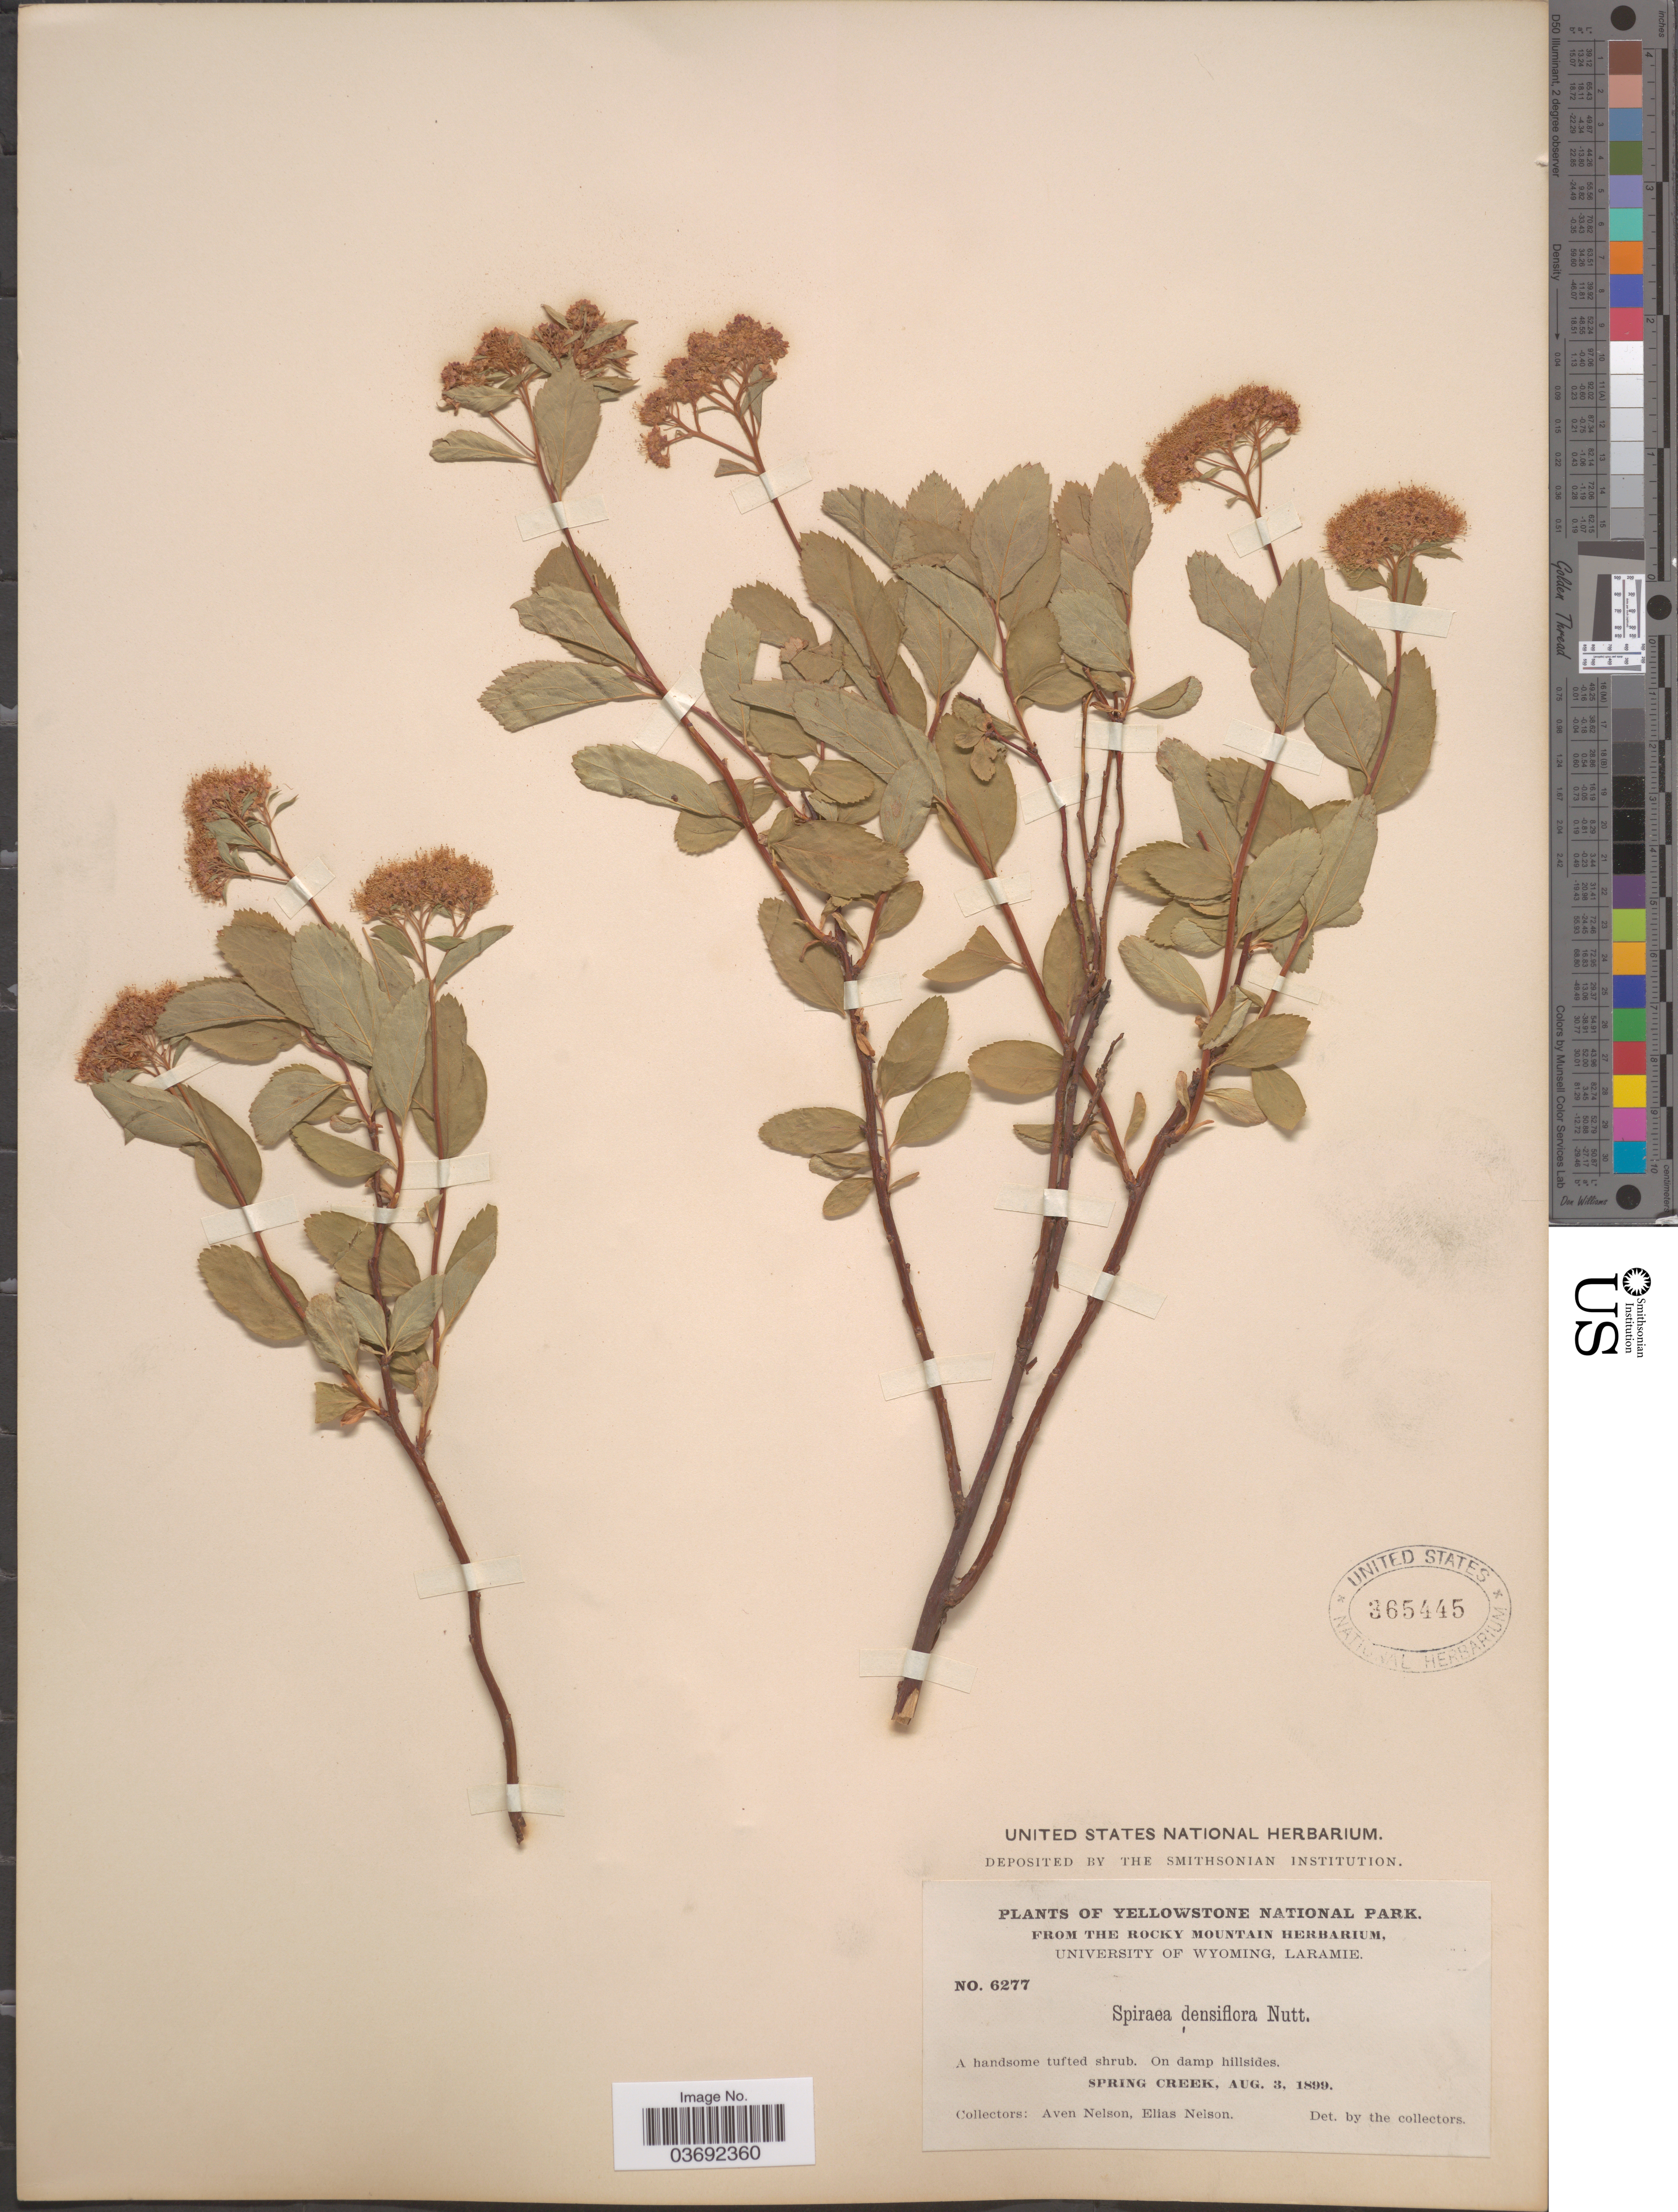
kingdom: Plantae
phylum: Tracheophyta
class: Magnoliopsida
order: Rosales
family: Rosaceae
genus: Spiraea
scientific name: Spiraea densiflora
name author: Nutt. ex Greenm.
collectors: A. Nelson & E. Nelson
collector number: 6277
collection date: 1899-08-03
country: United States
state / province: Wyoming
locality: Yellowstone National Park. Spring Creek.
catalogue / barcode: US 365445